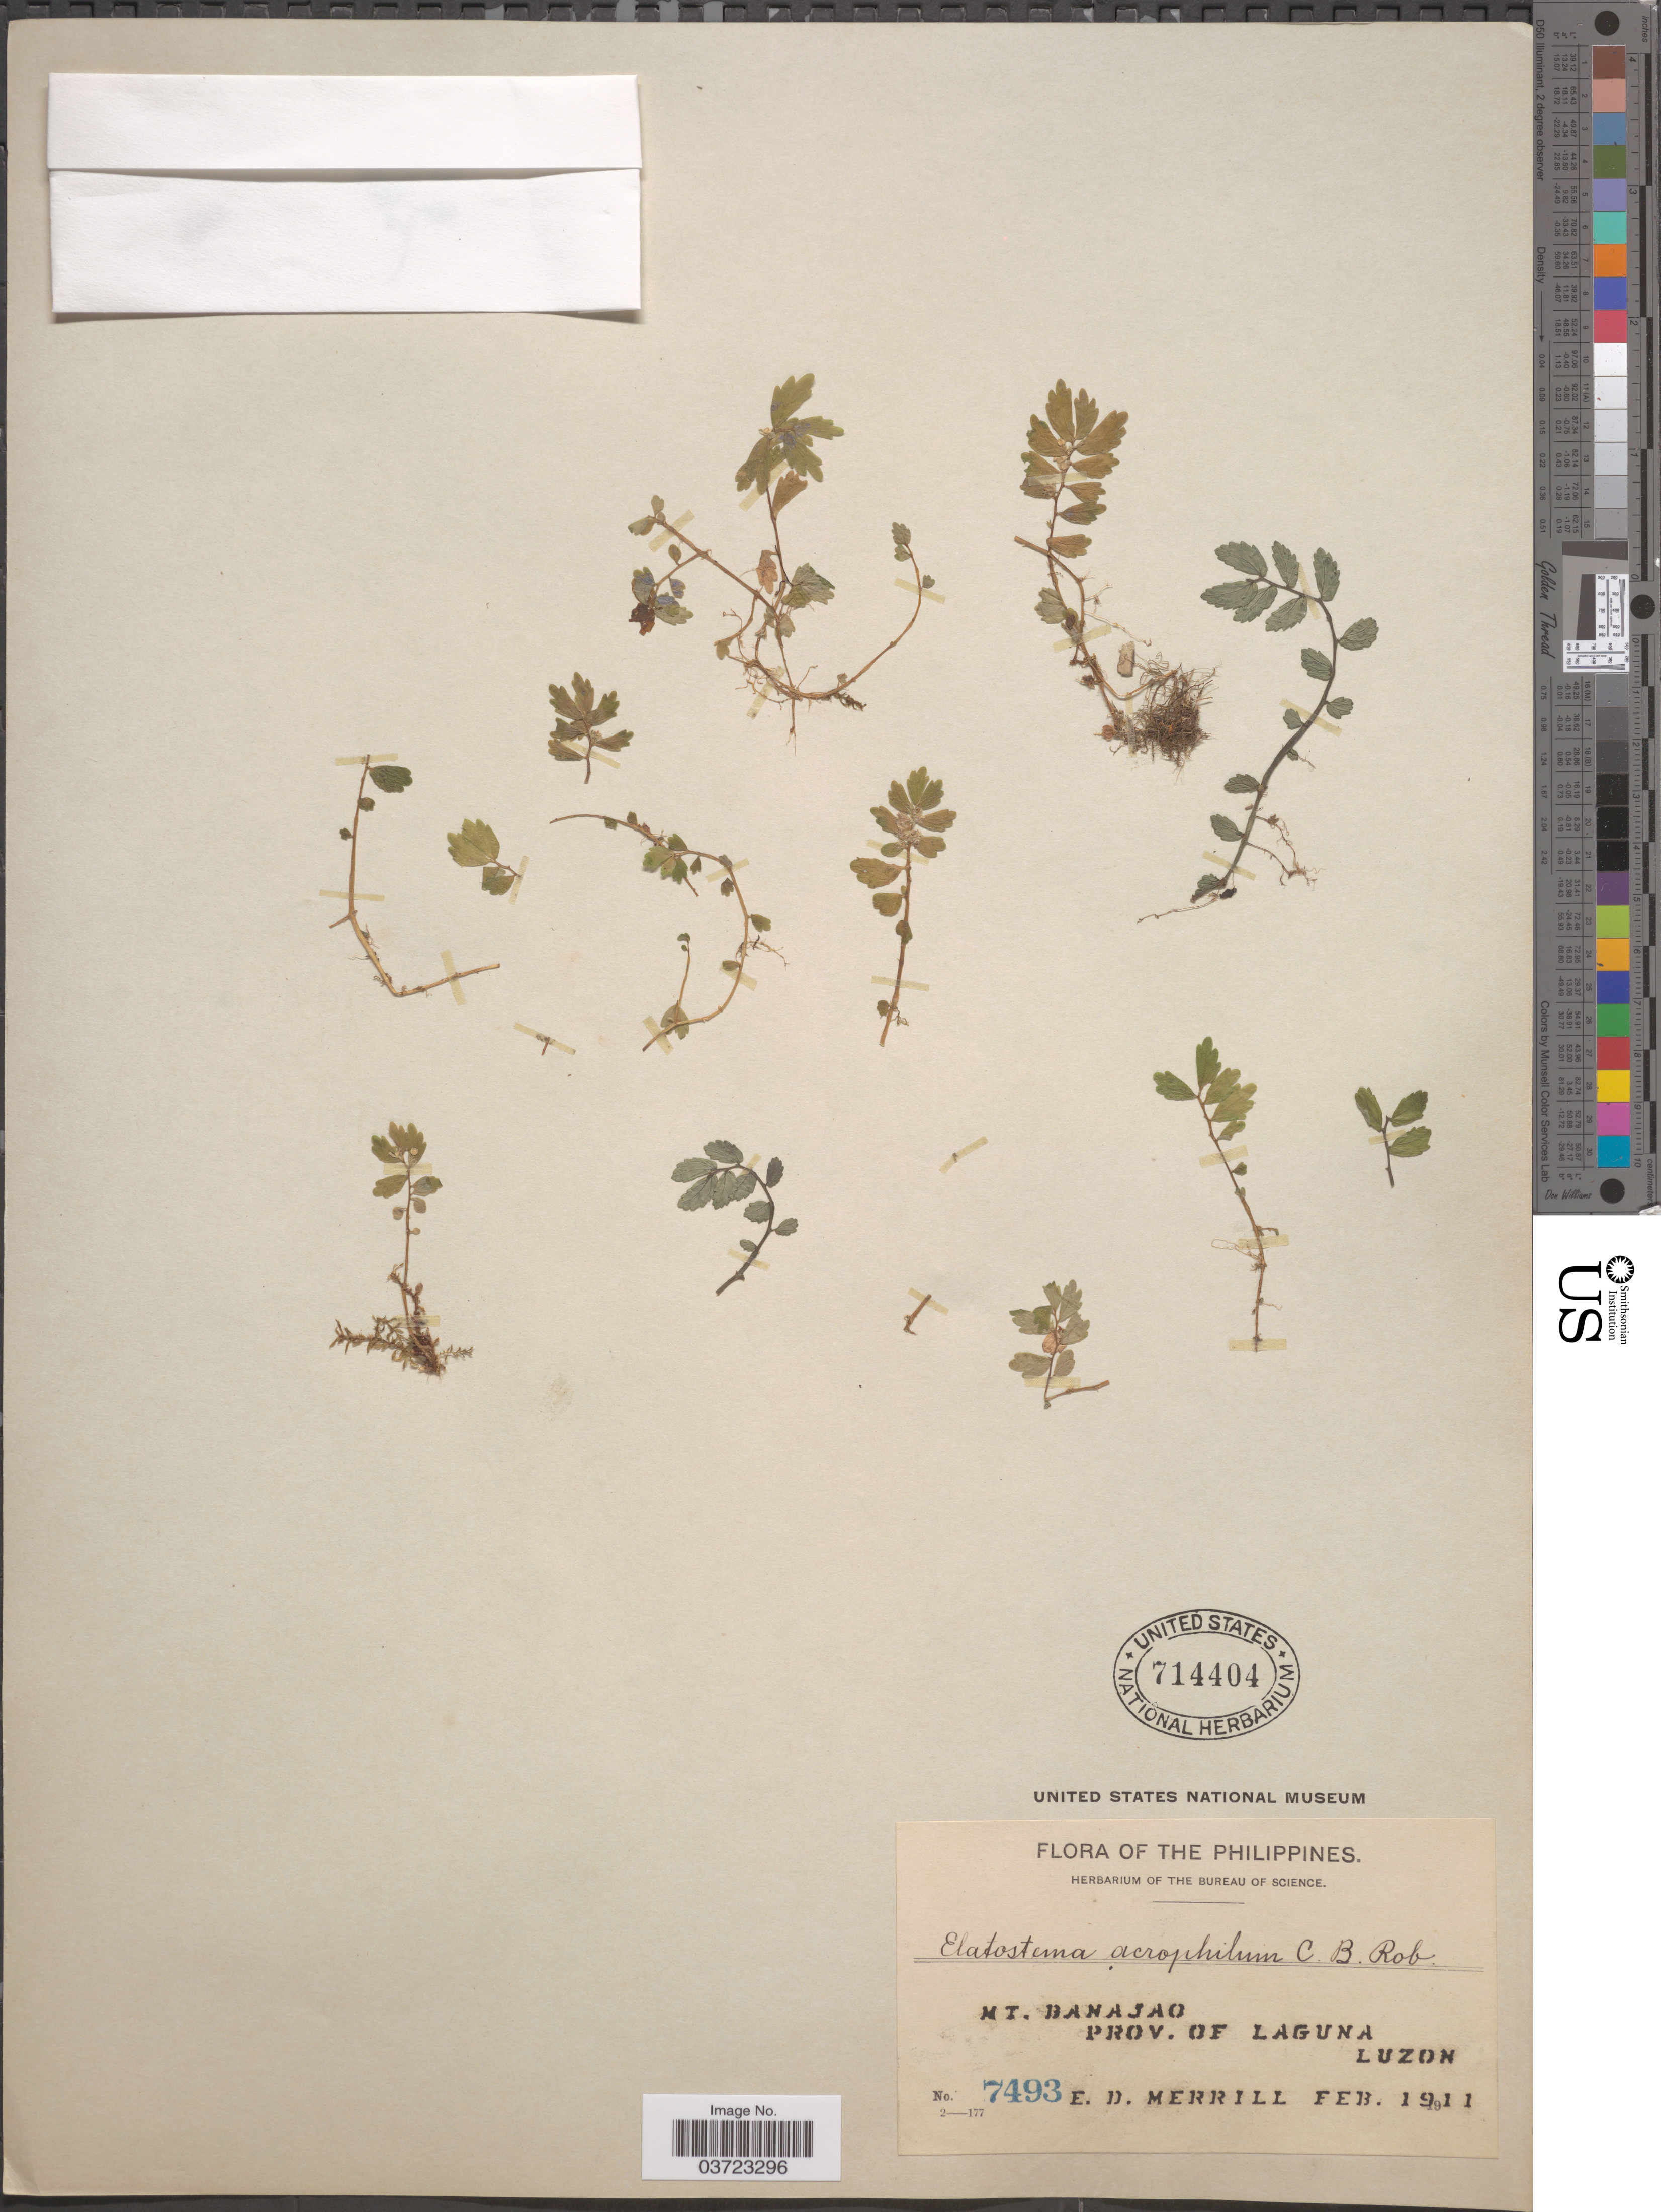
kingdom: Plantae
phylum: Tracheophyta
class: Magnoliopsida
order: Rosales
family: Urticaceae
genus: Elatostema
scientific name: Elatostema acrophilum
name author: C.B. Rob.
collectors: E. D. Merrill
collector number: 7493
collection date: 1911-02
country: Philippines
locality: Mt. Banajao. Prov. of Laguna. Luzon.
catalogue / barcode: US 714404